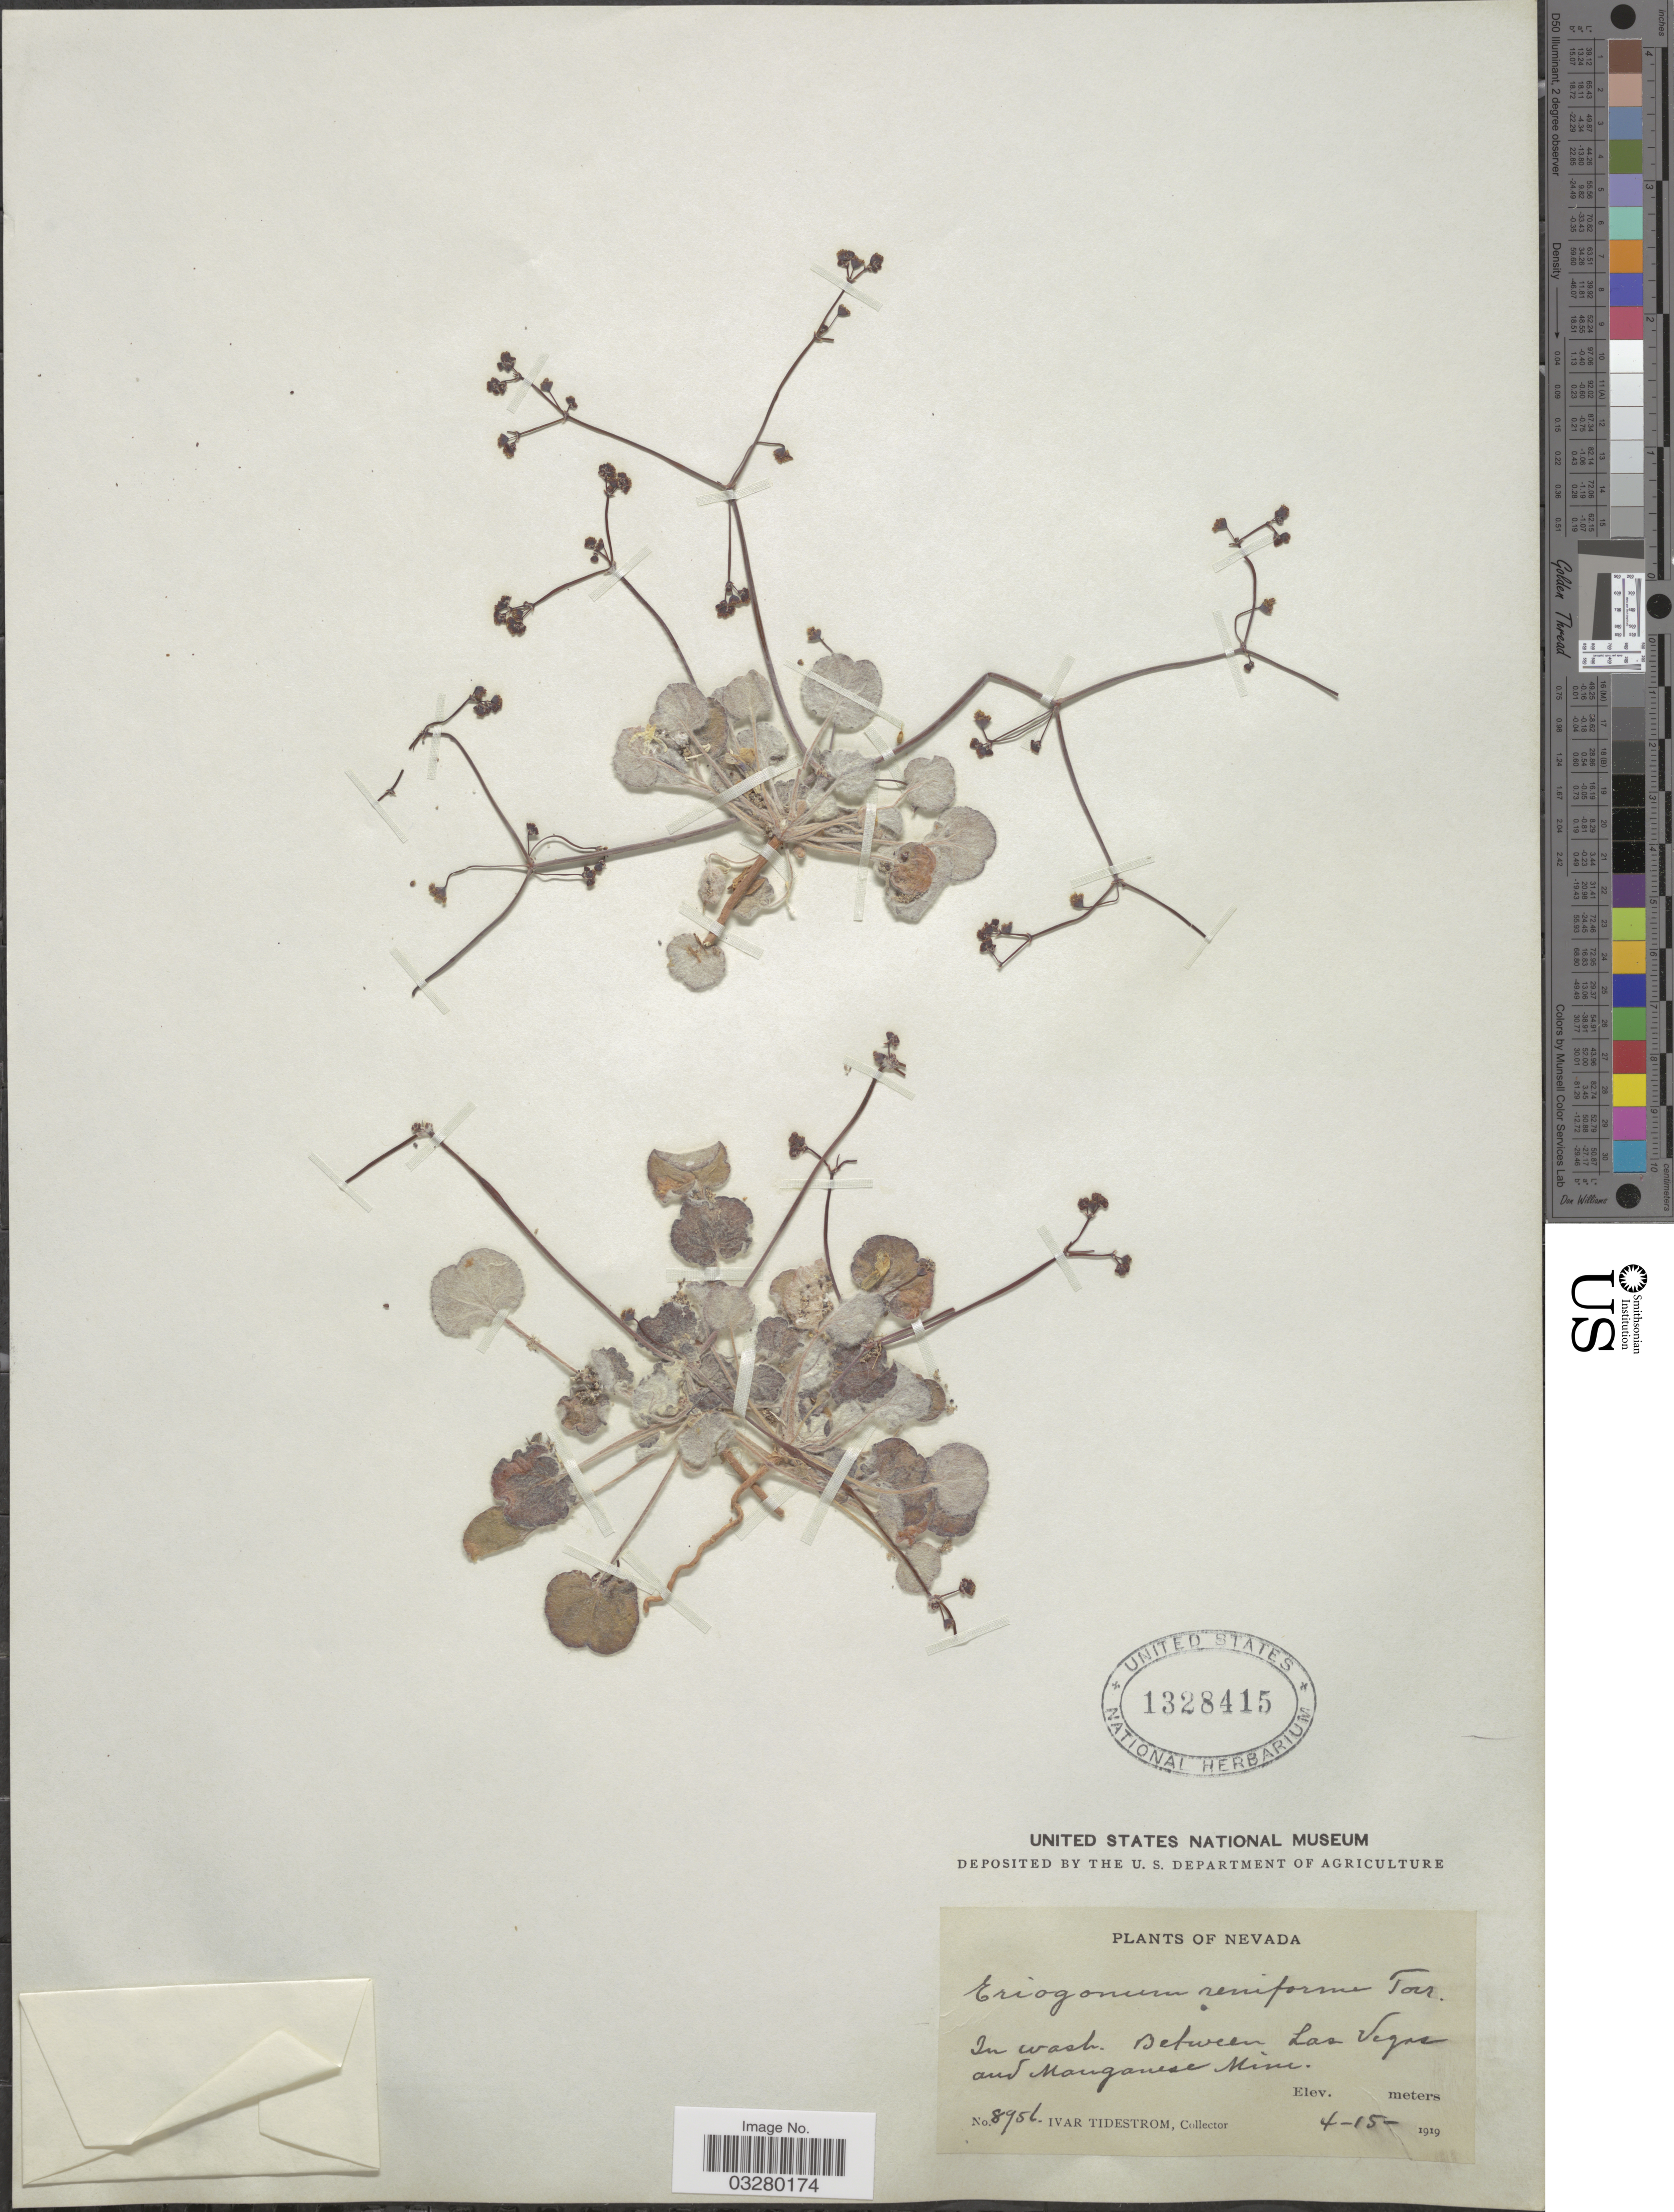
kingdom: Plantae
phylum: Tracheophyta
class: Magnoliopsida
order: Caryophyllales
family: Polygonaceae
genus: Eriogonum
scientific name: Eriogonum reniforme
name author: Torr. & Frém.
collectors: I. F. Tidestrom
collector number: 8956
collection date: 1919-04-15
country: United States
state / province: Nevada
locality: In wash. Between Las Vegas and Manganese Mine.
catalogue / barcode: US 1328415